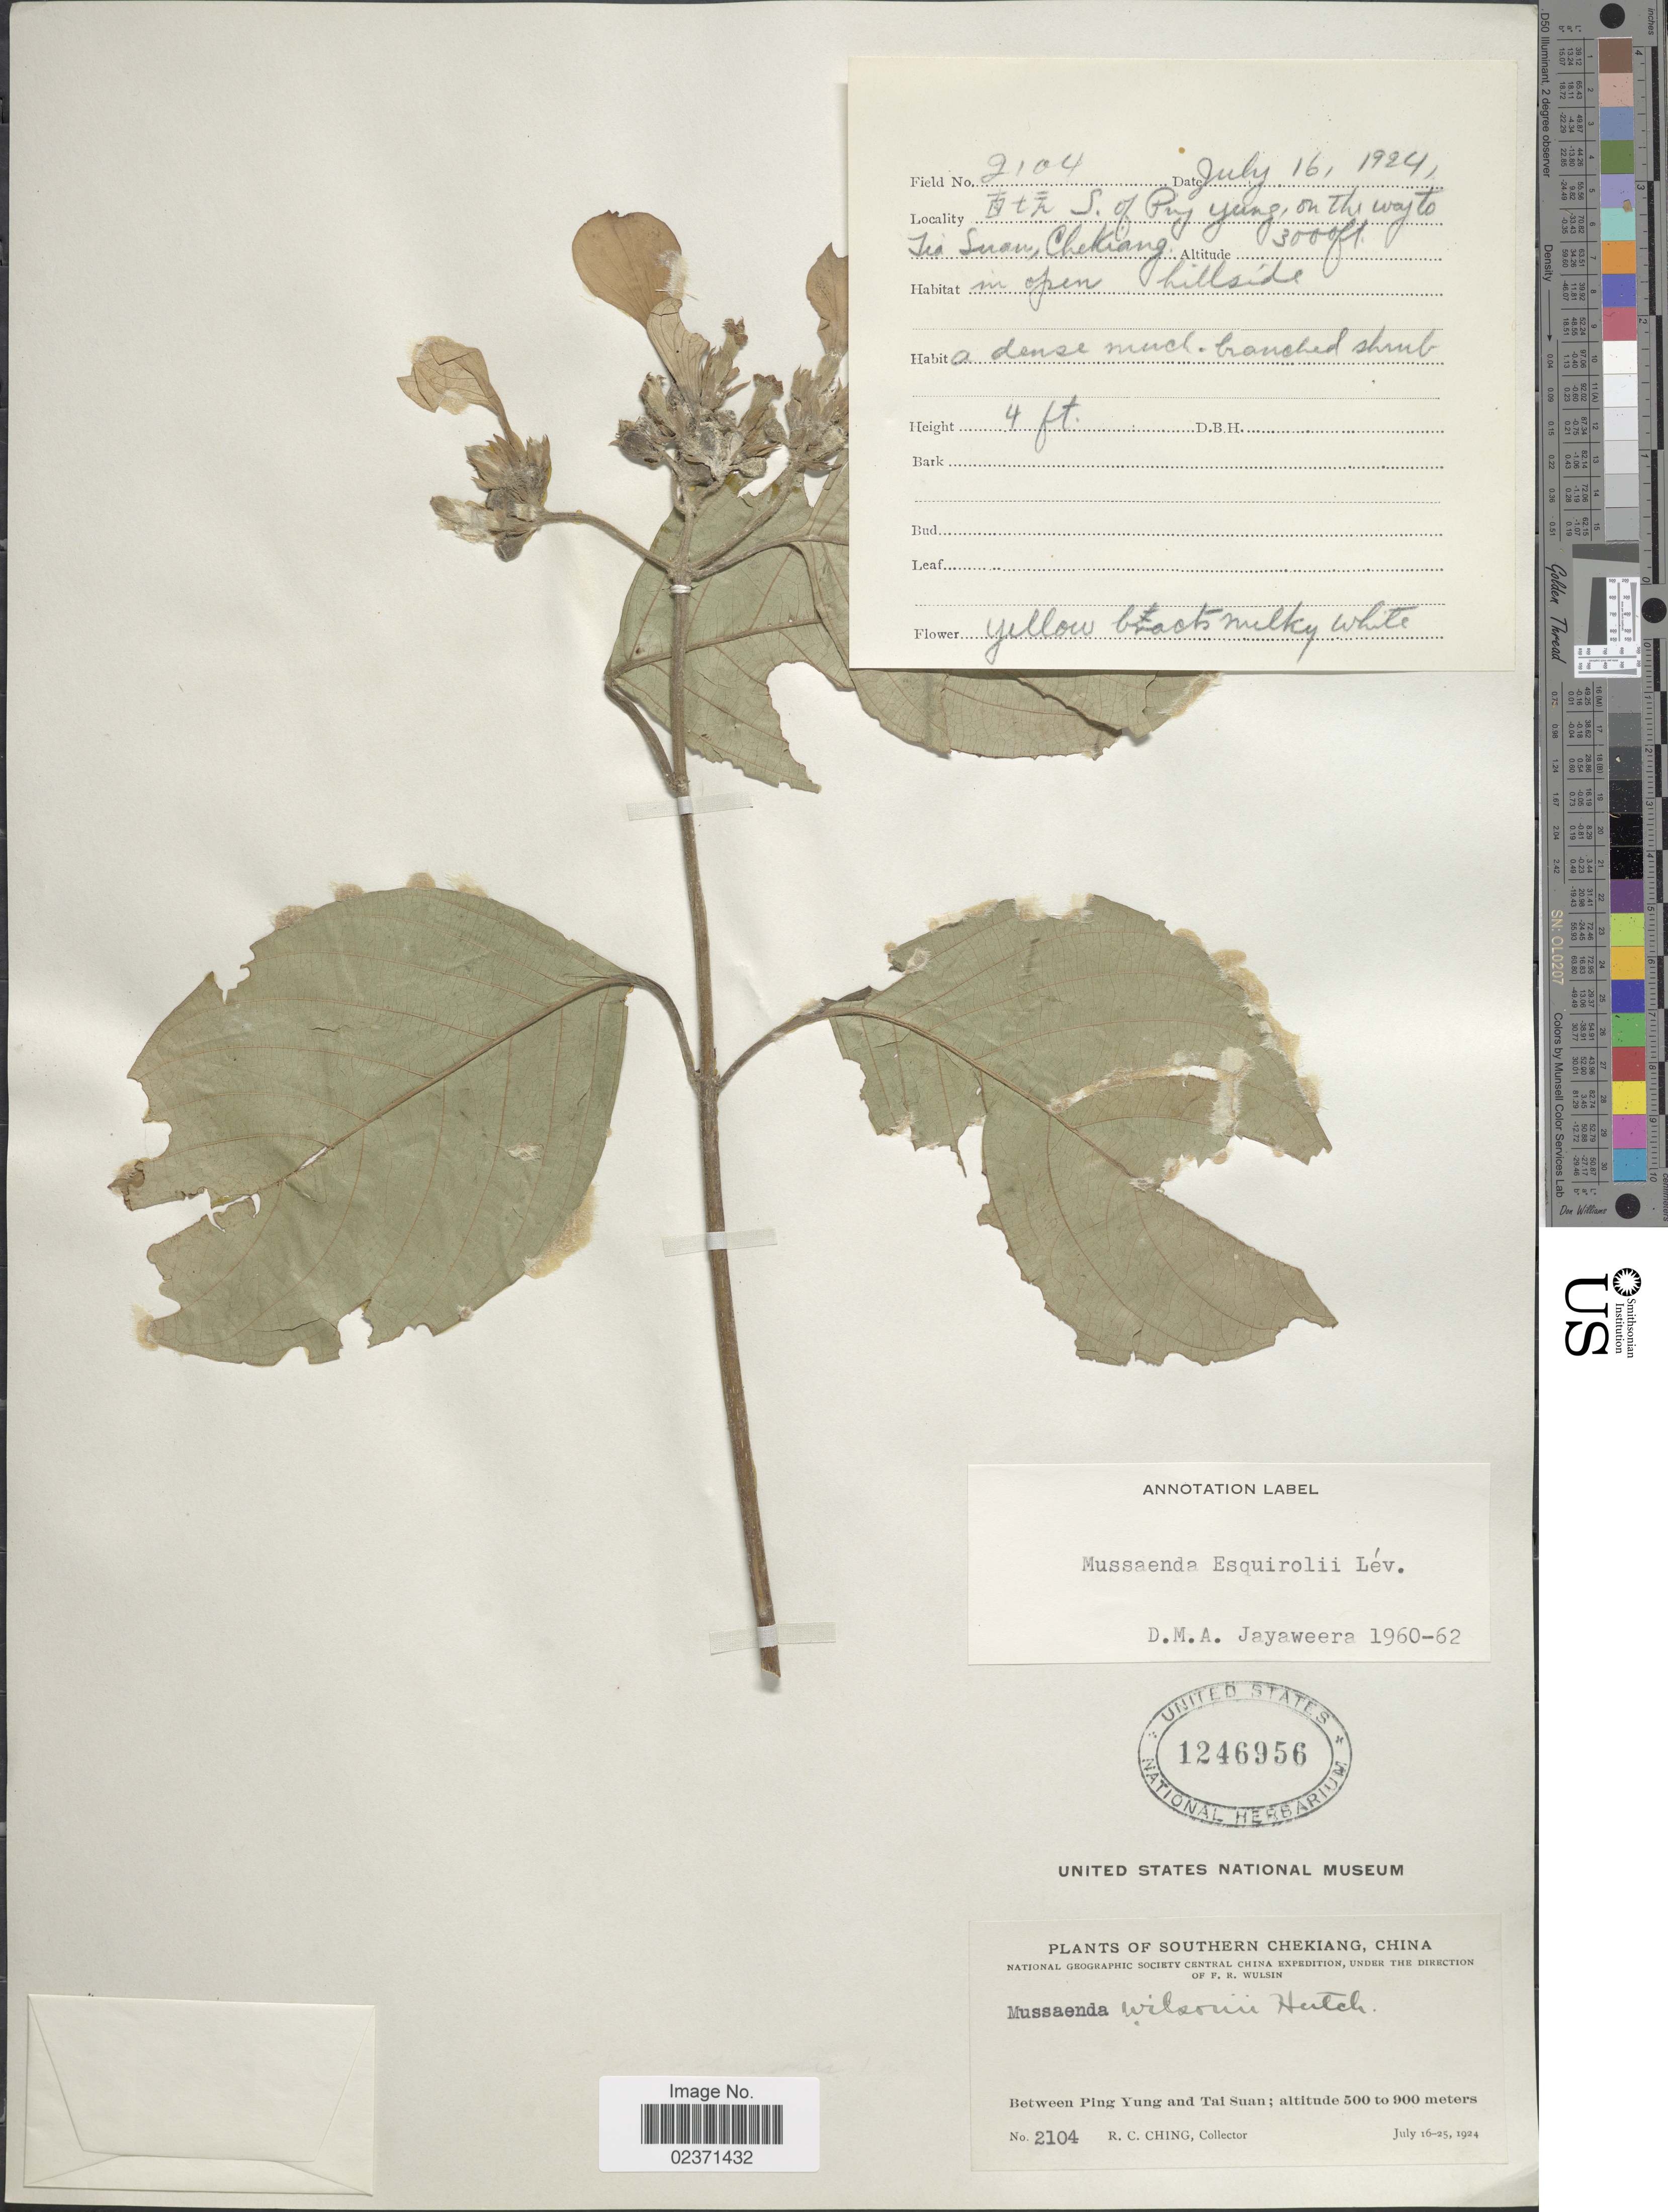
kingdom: Plantae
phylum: Tracheophyta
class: Magnoliopsida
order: Gentianales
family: Rubiaceae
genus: Mussaenda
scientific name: Mussaenda esquirolii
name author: H. Lév.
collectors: R. C. Ching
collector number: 2104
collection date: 1924-07-16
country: China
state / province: Zhejiang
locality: Southern Chekiang S. of Ping Yung, on the way toTai Suan. Central China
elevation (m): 914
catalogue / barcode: US 1246956